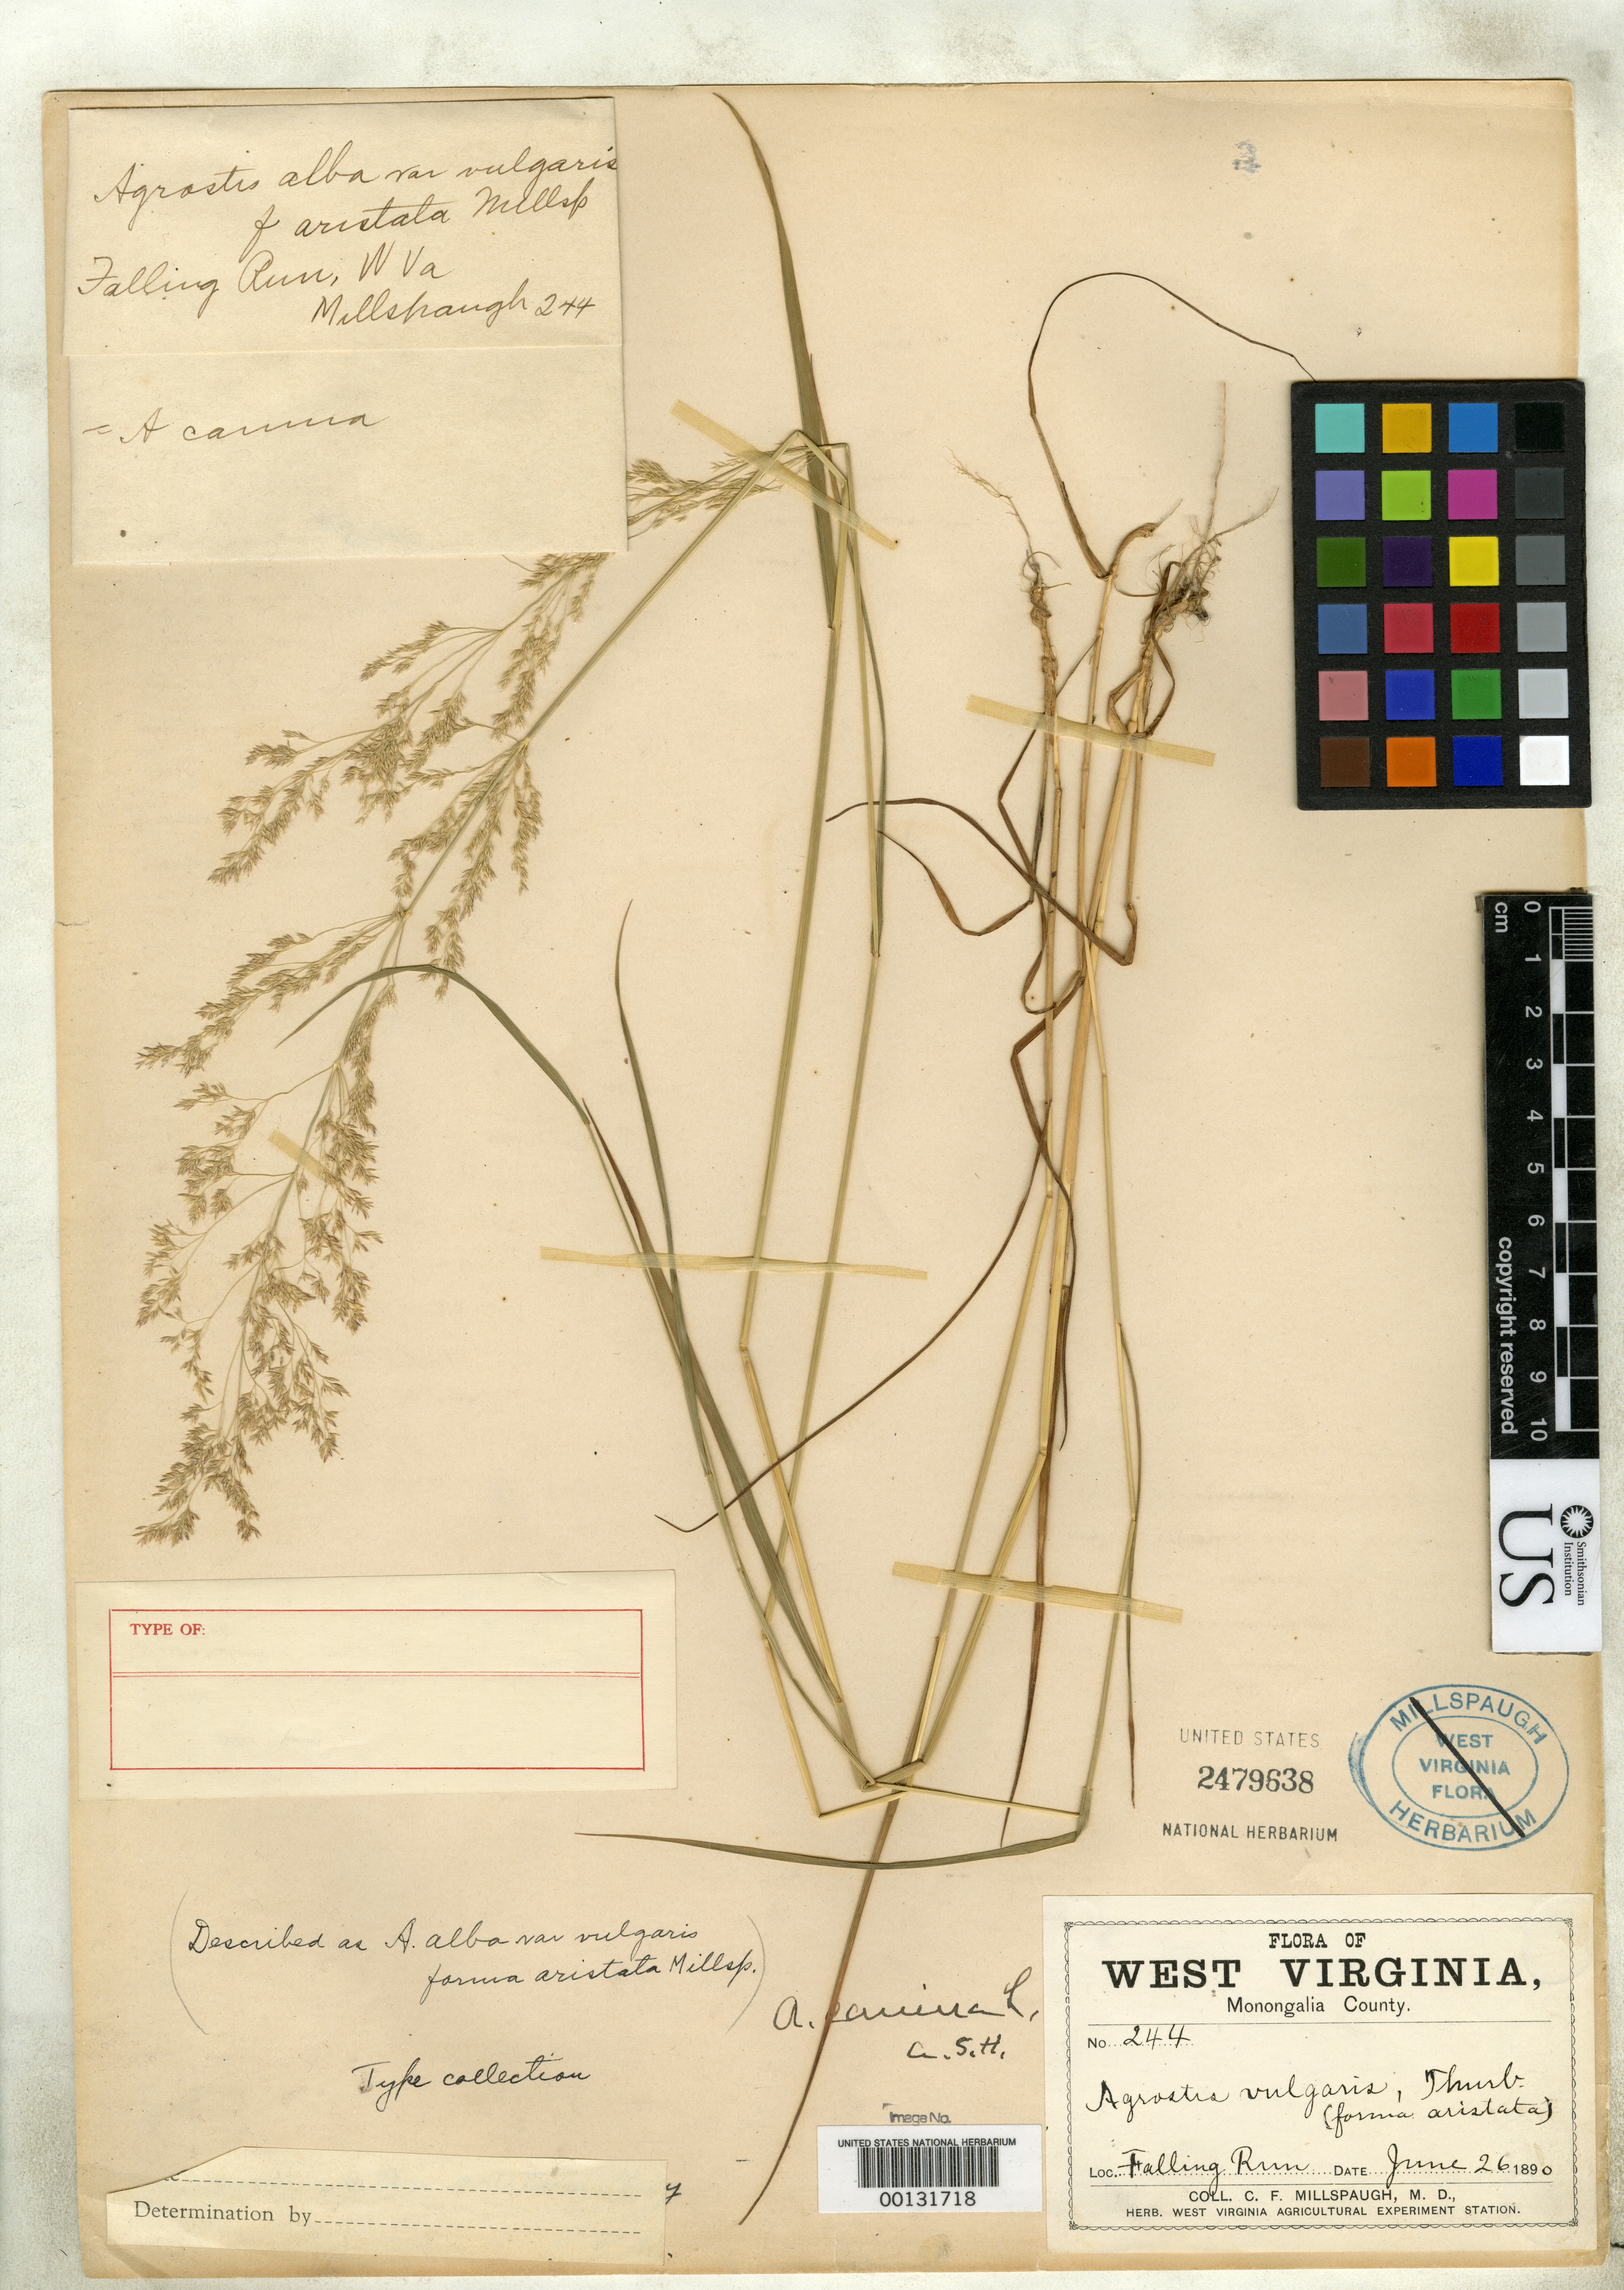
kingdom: Plantae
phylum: Tracheophyta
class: Liliopsida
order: Poales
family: Poaceae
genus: Agrostis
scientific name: Agrostis alba f. aristata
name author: Millsp.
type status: Type Collection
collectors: C. F. Millspaugh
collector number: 244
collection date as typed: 26 Jun 1890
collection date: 1890-06-26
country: United States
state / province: West Virginia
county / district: Monongalia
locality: Falling Run.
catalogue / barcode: US 2479638